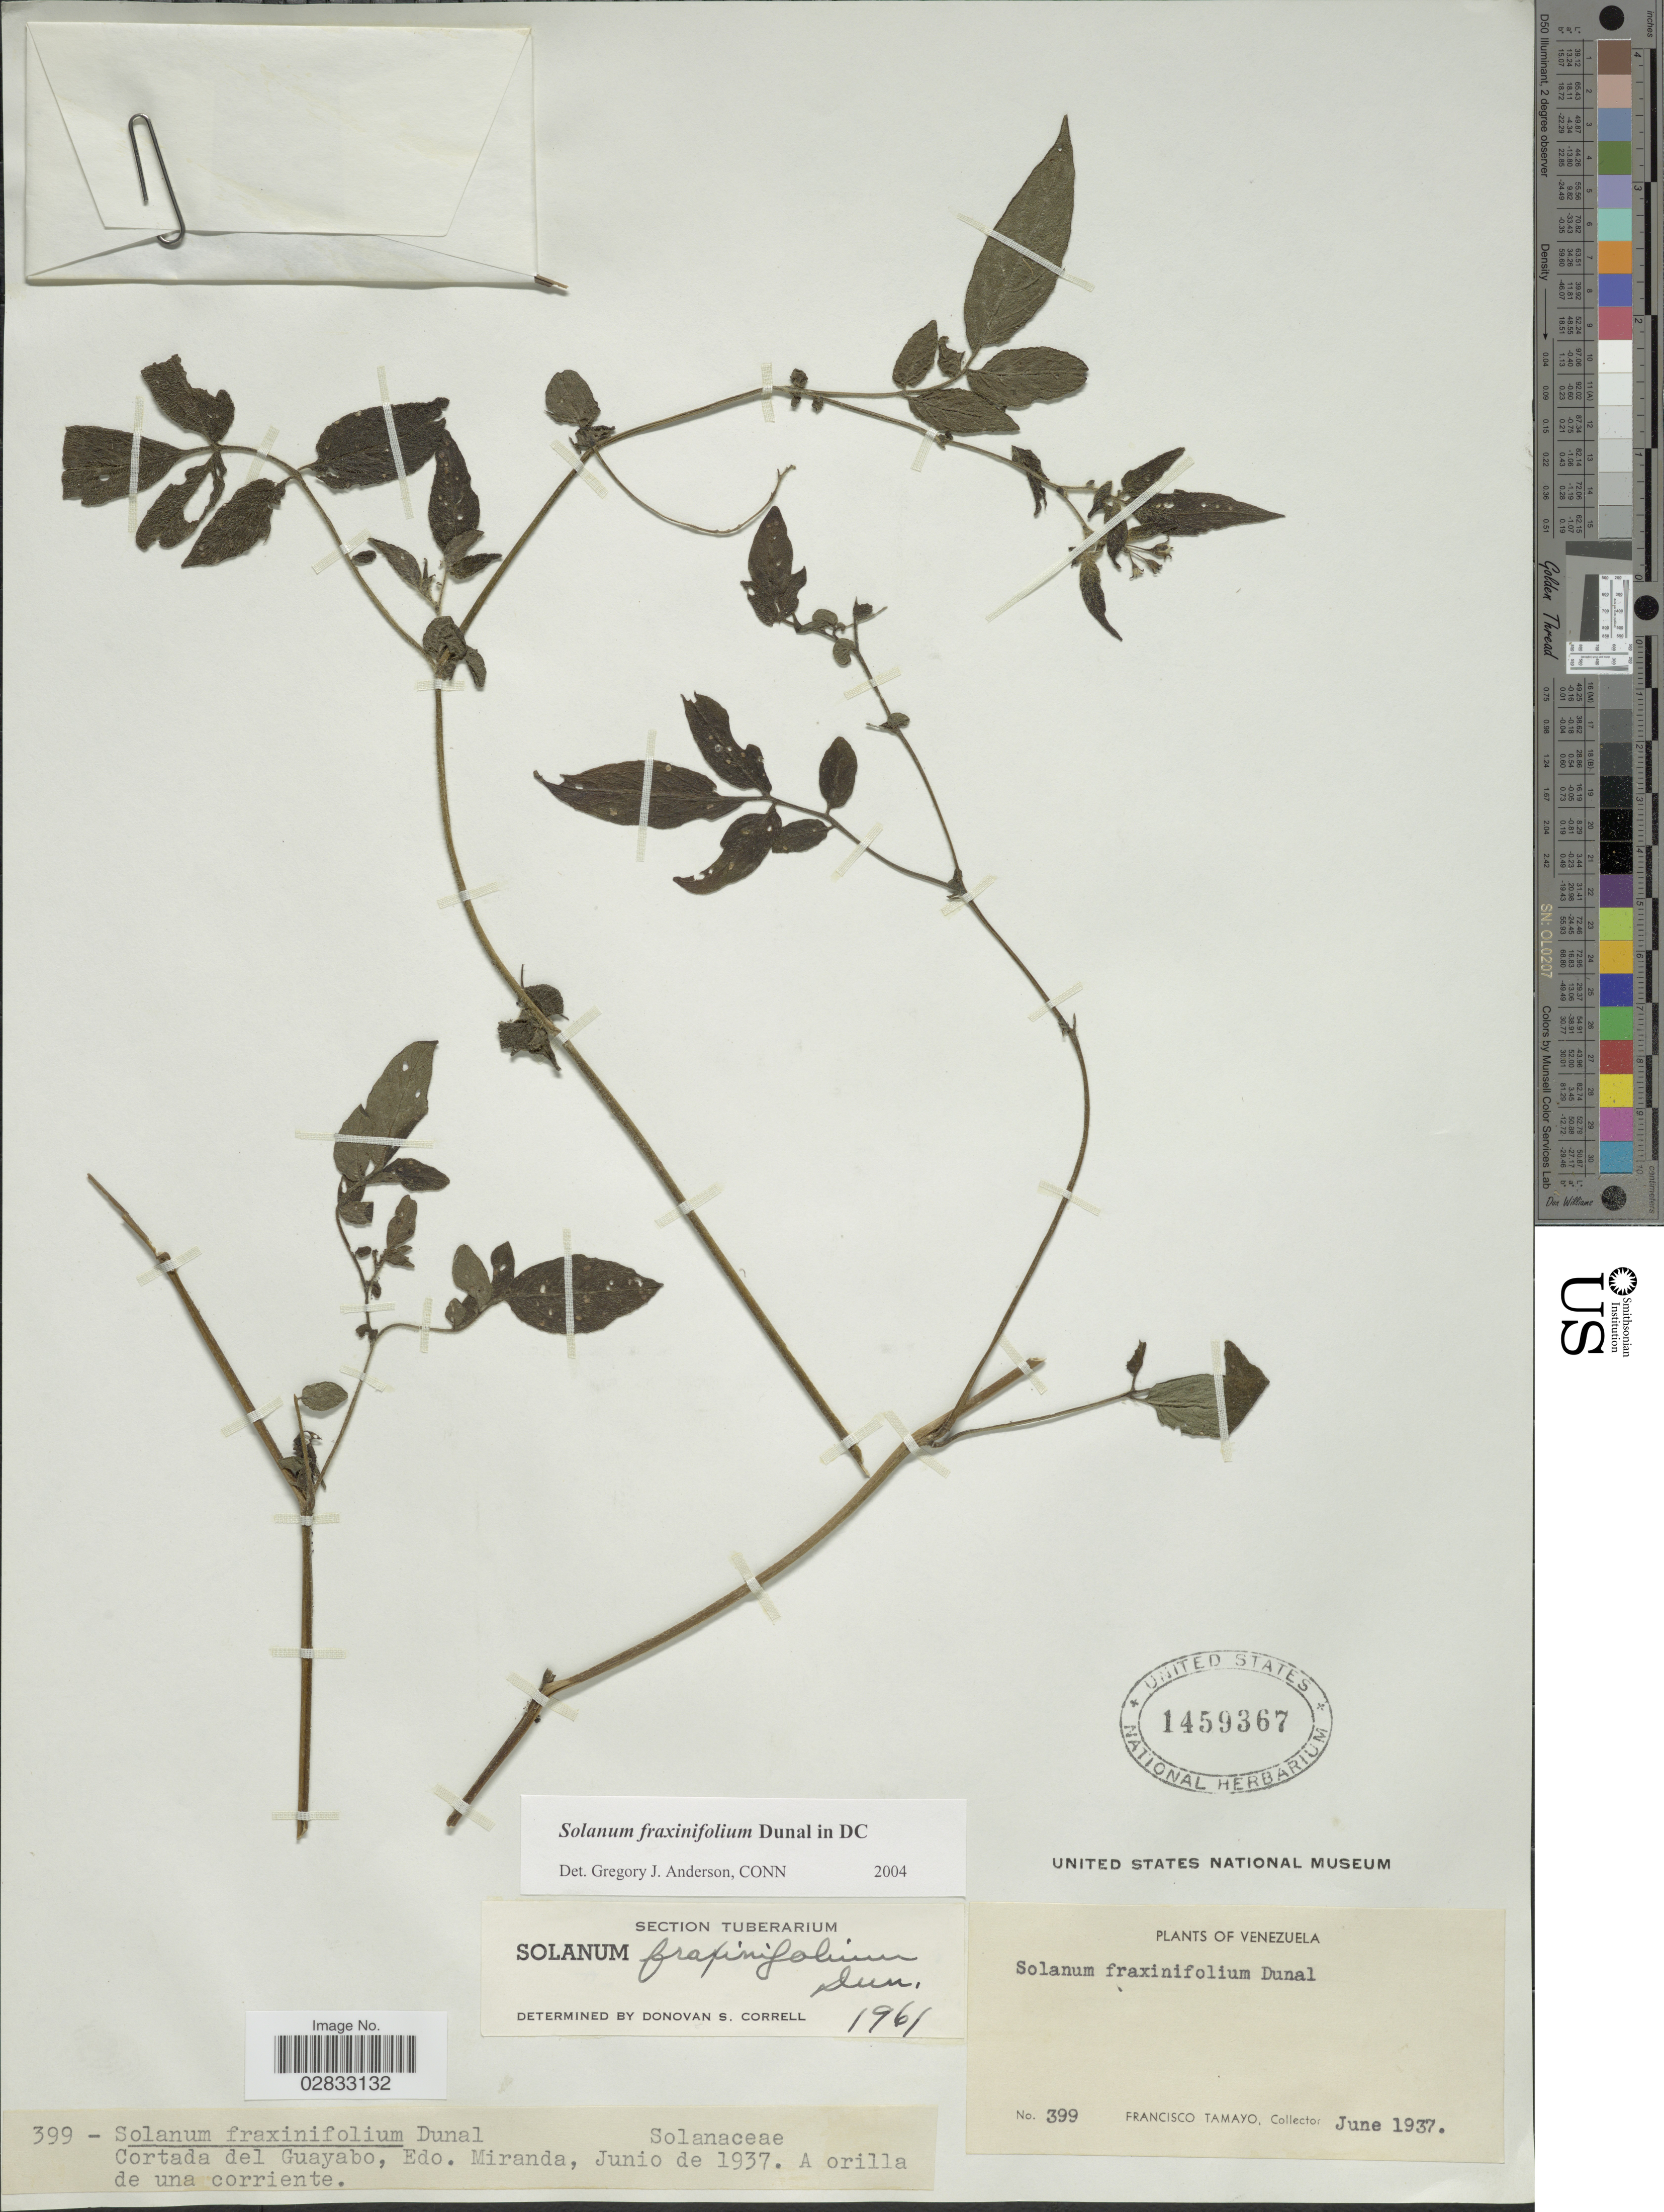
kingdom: Plantae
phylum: Tracheophyta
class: Magnoliopsida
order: Solanales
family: Solanaceae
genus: Solanum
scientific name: Solanum fraxinifolium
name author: Dunal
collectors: F. Tamayo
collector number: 399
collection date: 1937-06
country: Venezuela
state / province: Miranda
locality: Cortada del Guayabo.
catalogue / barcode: US 1459367